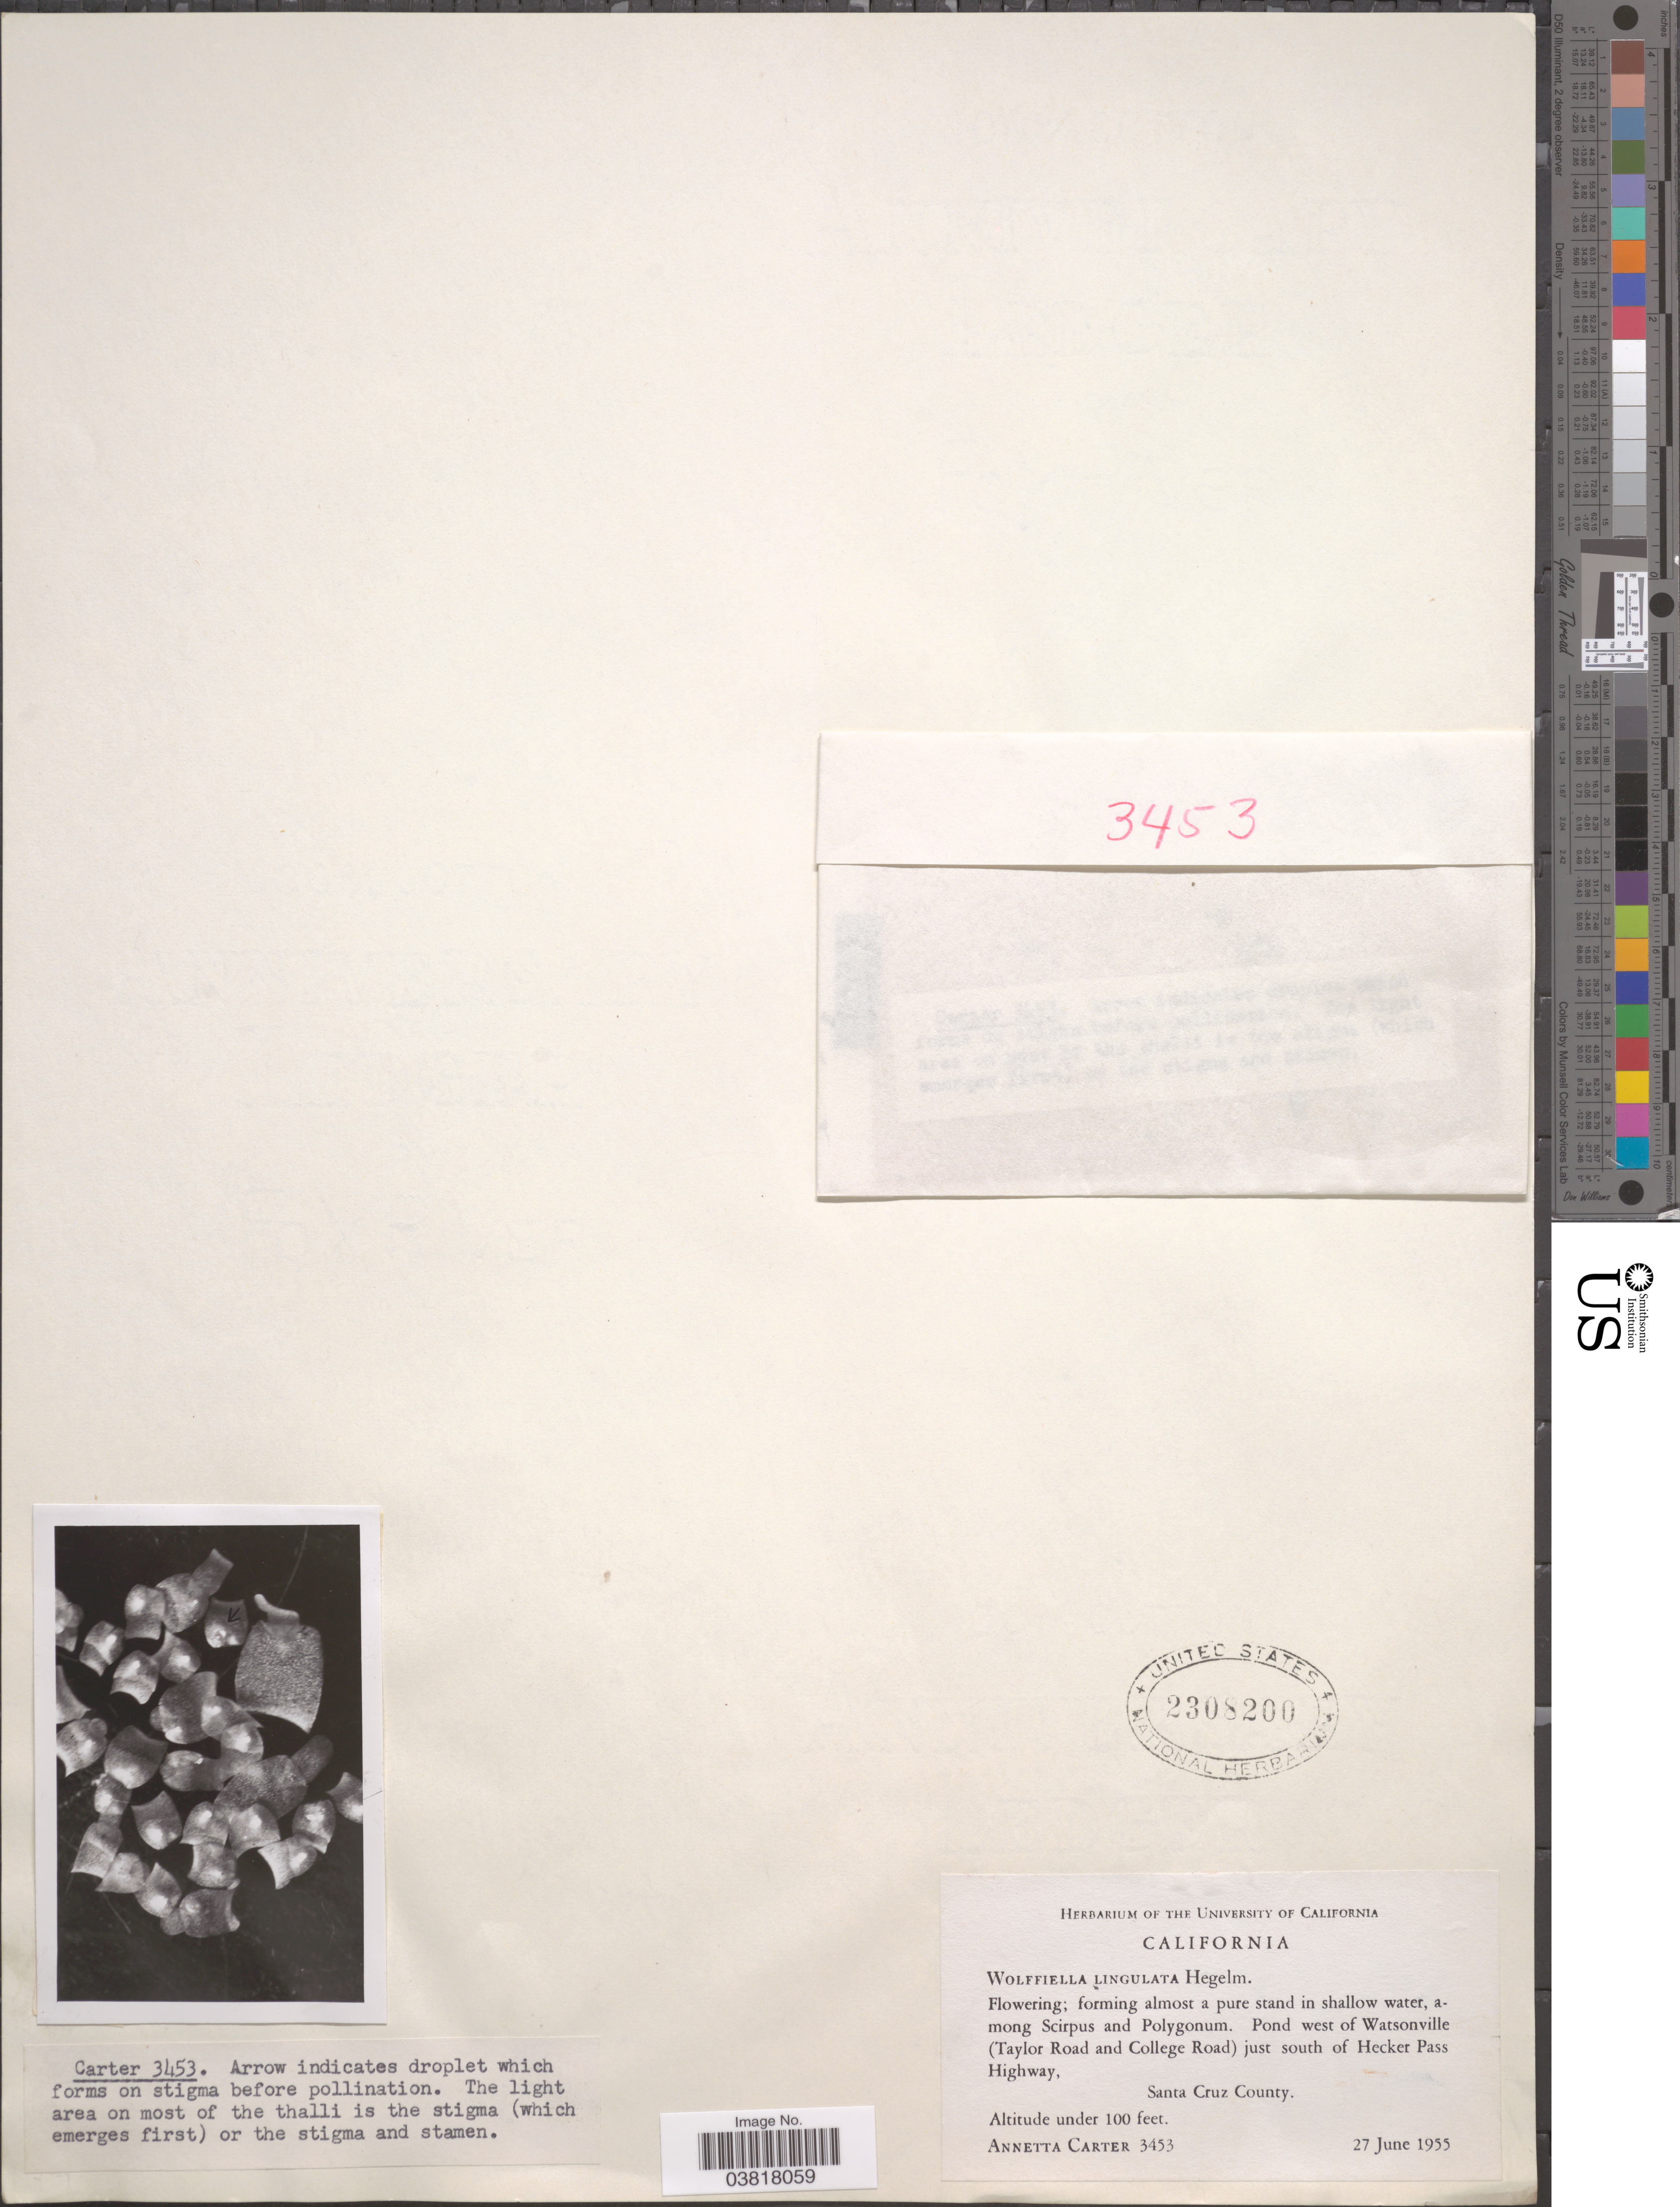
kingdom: Plantae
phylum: Tracheophyta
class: Liliopsida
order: Alismatales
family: Araceae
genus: Wolffiella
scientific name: Wolffiella lingulata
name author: Hegelm.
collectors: A. Carter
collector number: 3453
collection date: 1955-06-27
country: United States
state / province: California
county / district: Santa Cruz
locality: Pond west of Watsonville (Taylor Road and College Road) just south of Hecker Pass Highway, Santa Cruz County.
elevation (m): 30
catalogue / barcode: US 2308200